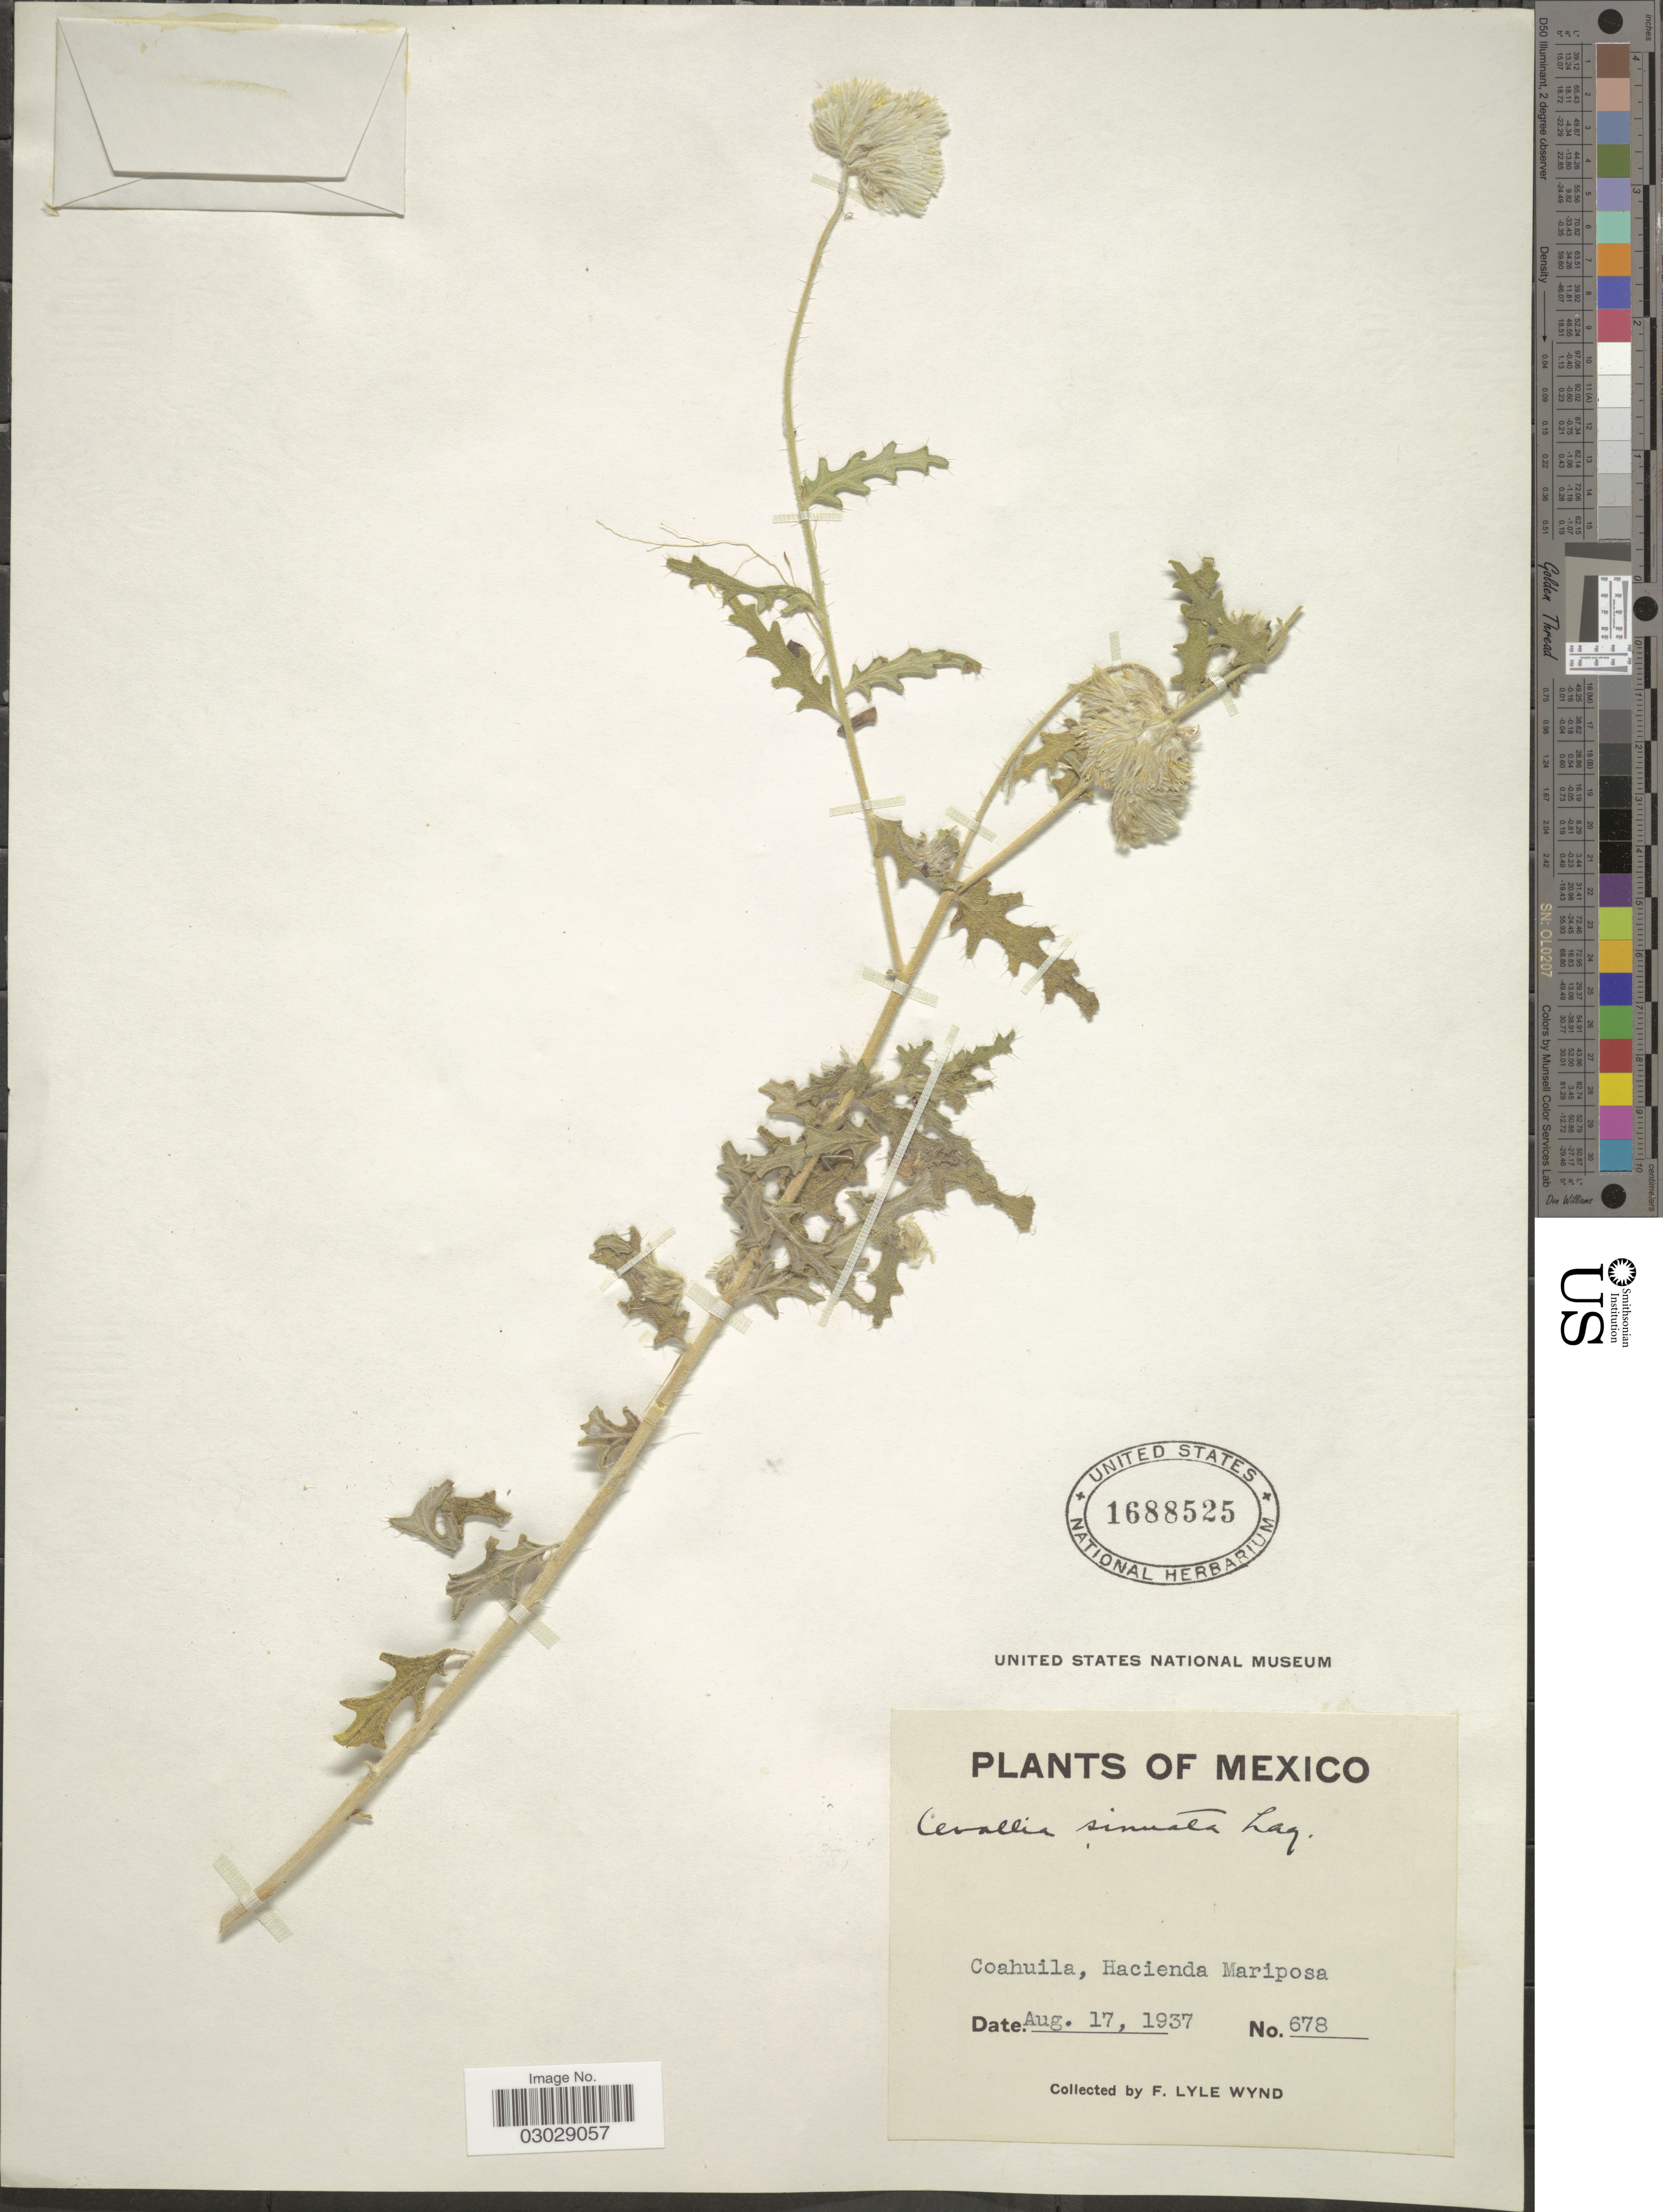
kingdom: Plantae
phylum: Tracheophyta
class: Magnoliopsida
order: Cornales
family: Loasaceae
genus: Cevallia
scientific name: Cevallia sinuata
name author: Lag.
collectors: F. L. Wynd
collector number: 678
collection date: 1937-08-17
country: Mexico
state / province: Coahuila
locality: Hacienda Mariposa.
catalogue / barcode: US 1688525